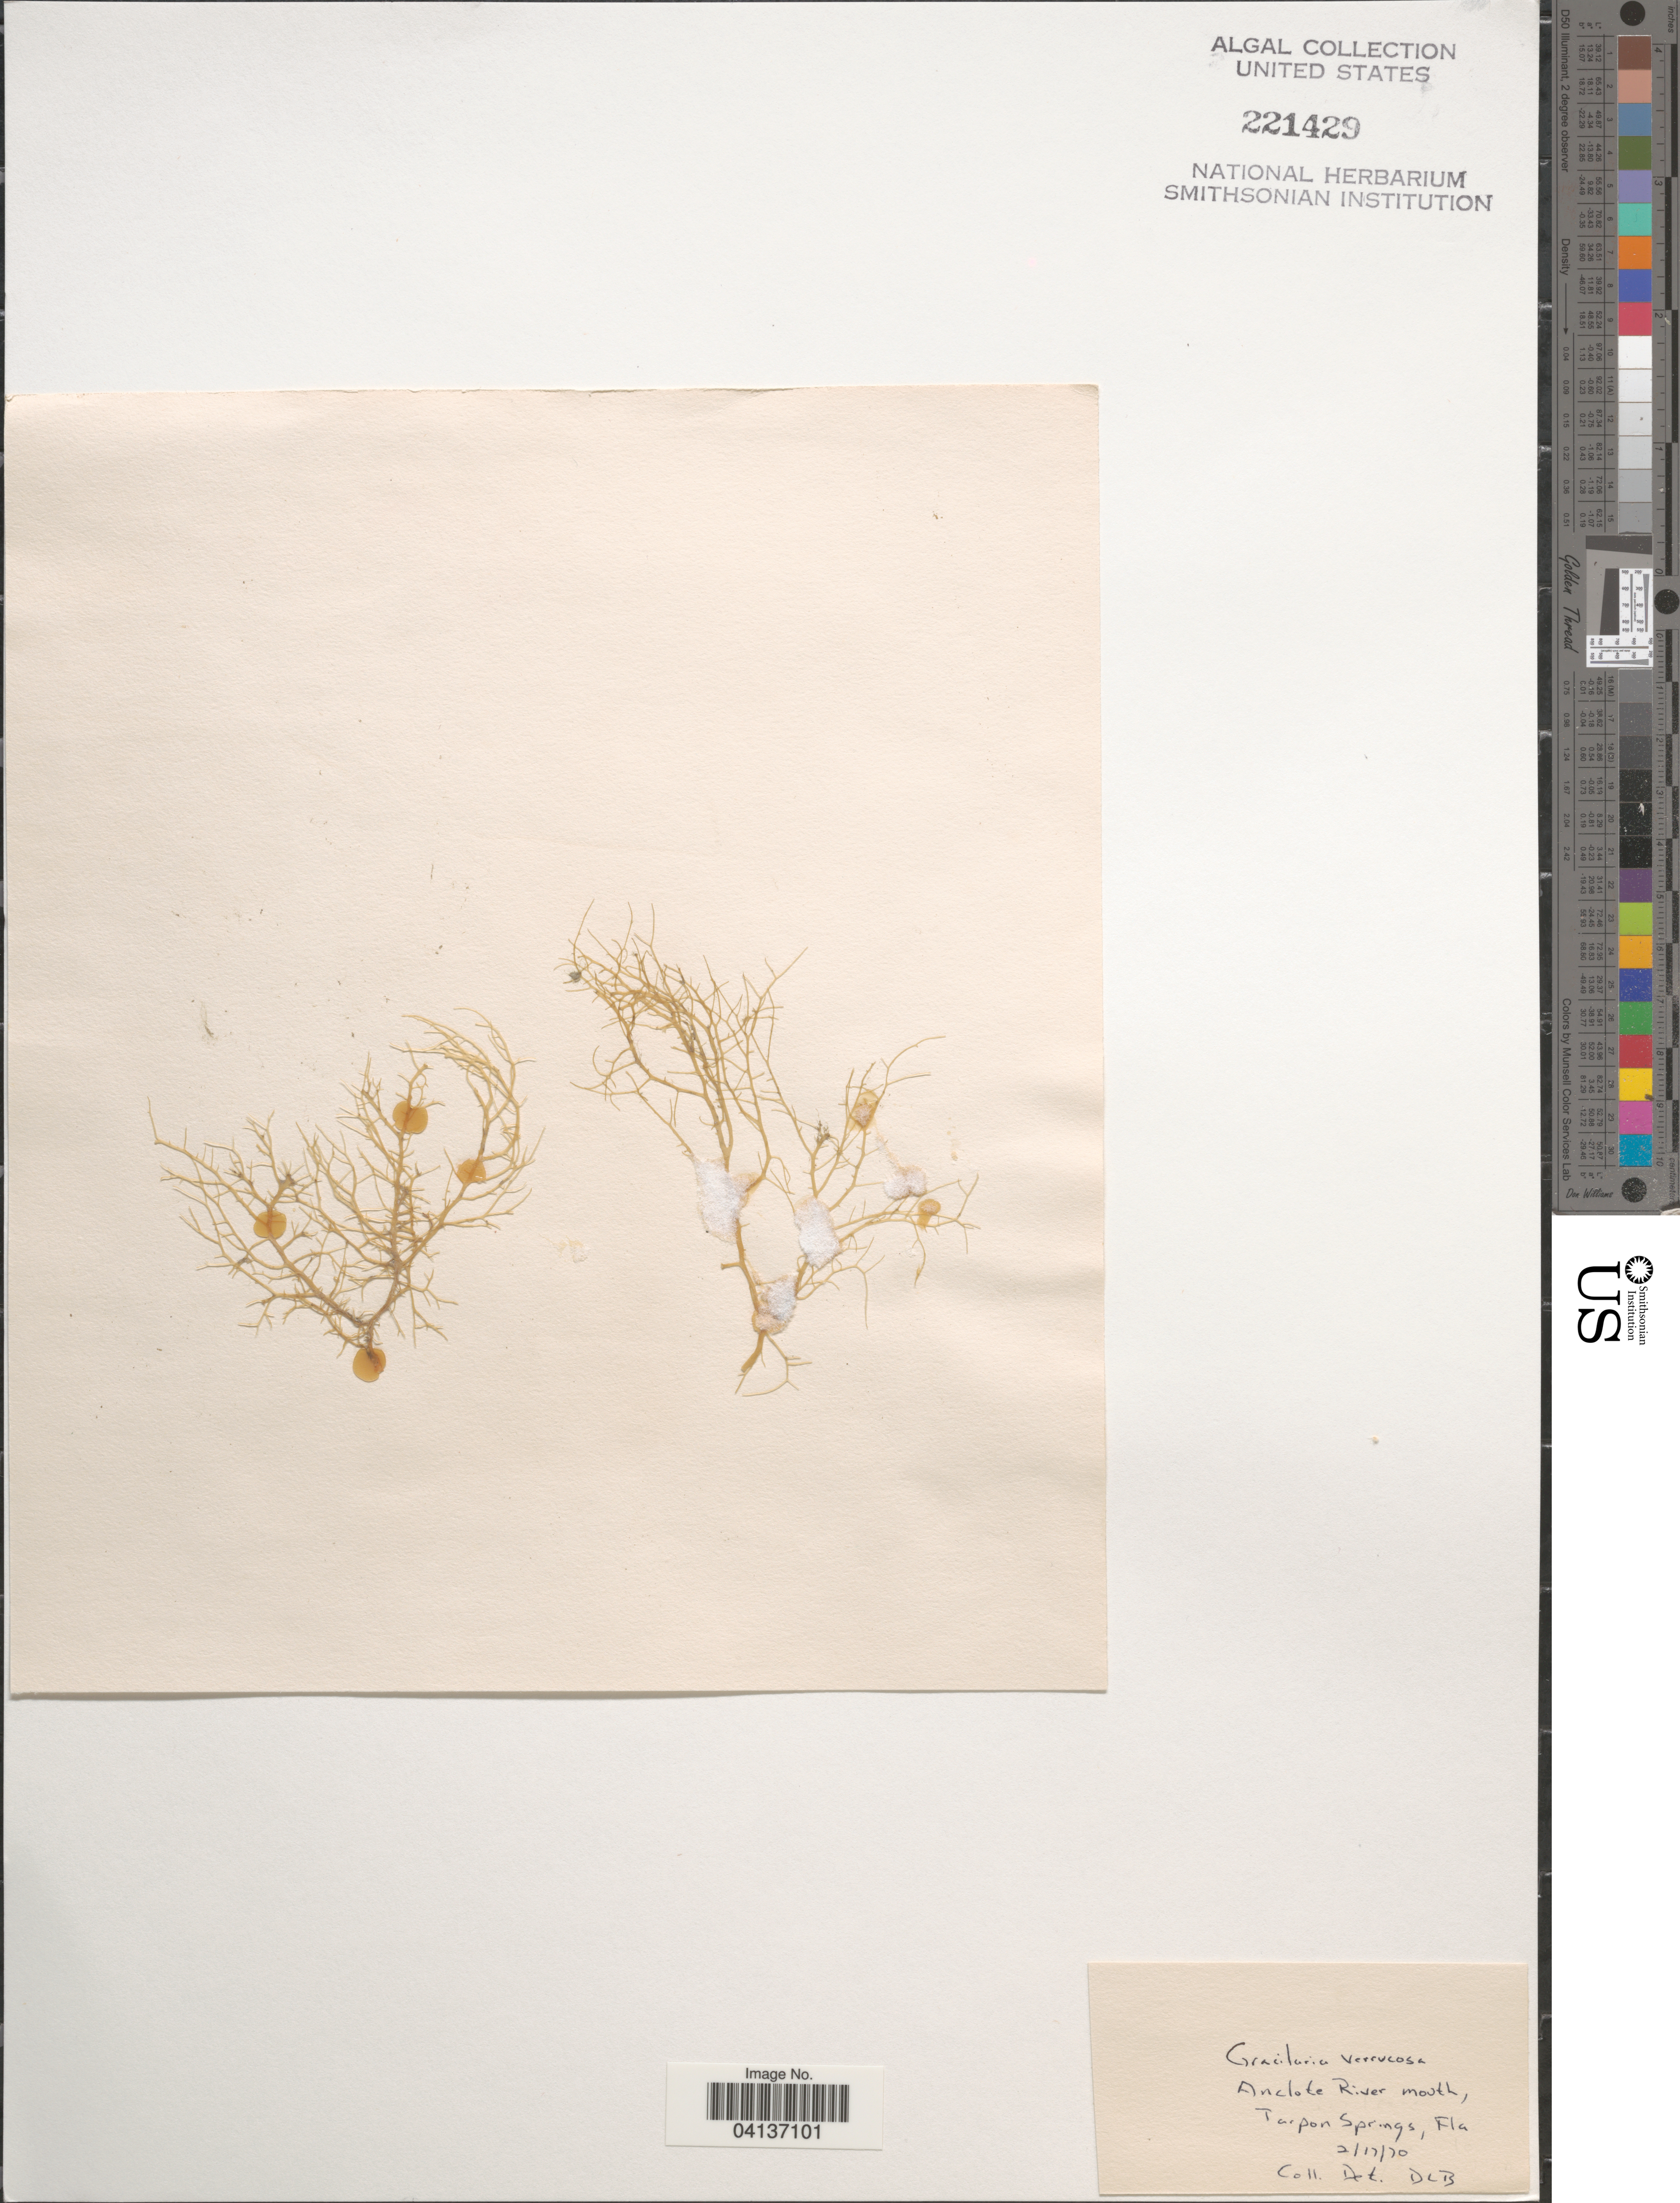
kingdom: Plantae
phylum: Rhodophyta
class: Florideophyceae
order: Gracilariales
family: Gracilariaceae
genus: Gracilariopsis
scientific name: Gracilariopsis longissima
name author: (S.G. Gmel.) Steentoft et al.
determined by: Algae name updating Project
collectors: D. L. B.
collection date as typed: Transcribed d/m/y: 17/2/70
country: United States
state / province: Florida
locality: Anclote River mouth, Tarpon Springs.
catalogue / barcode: US 221429